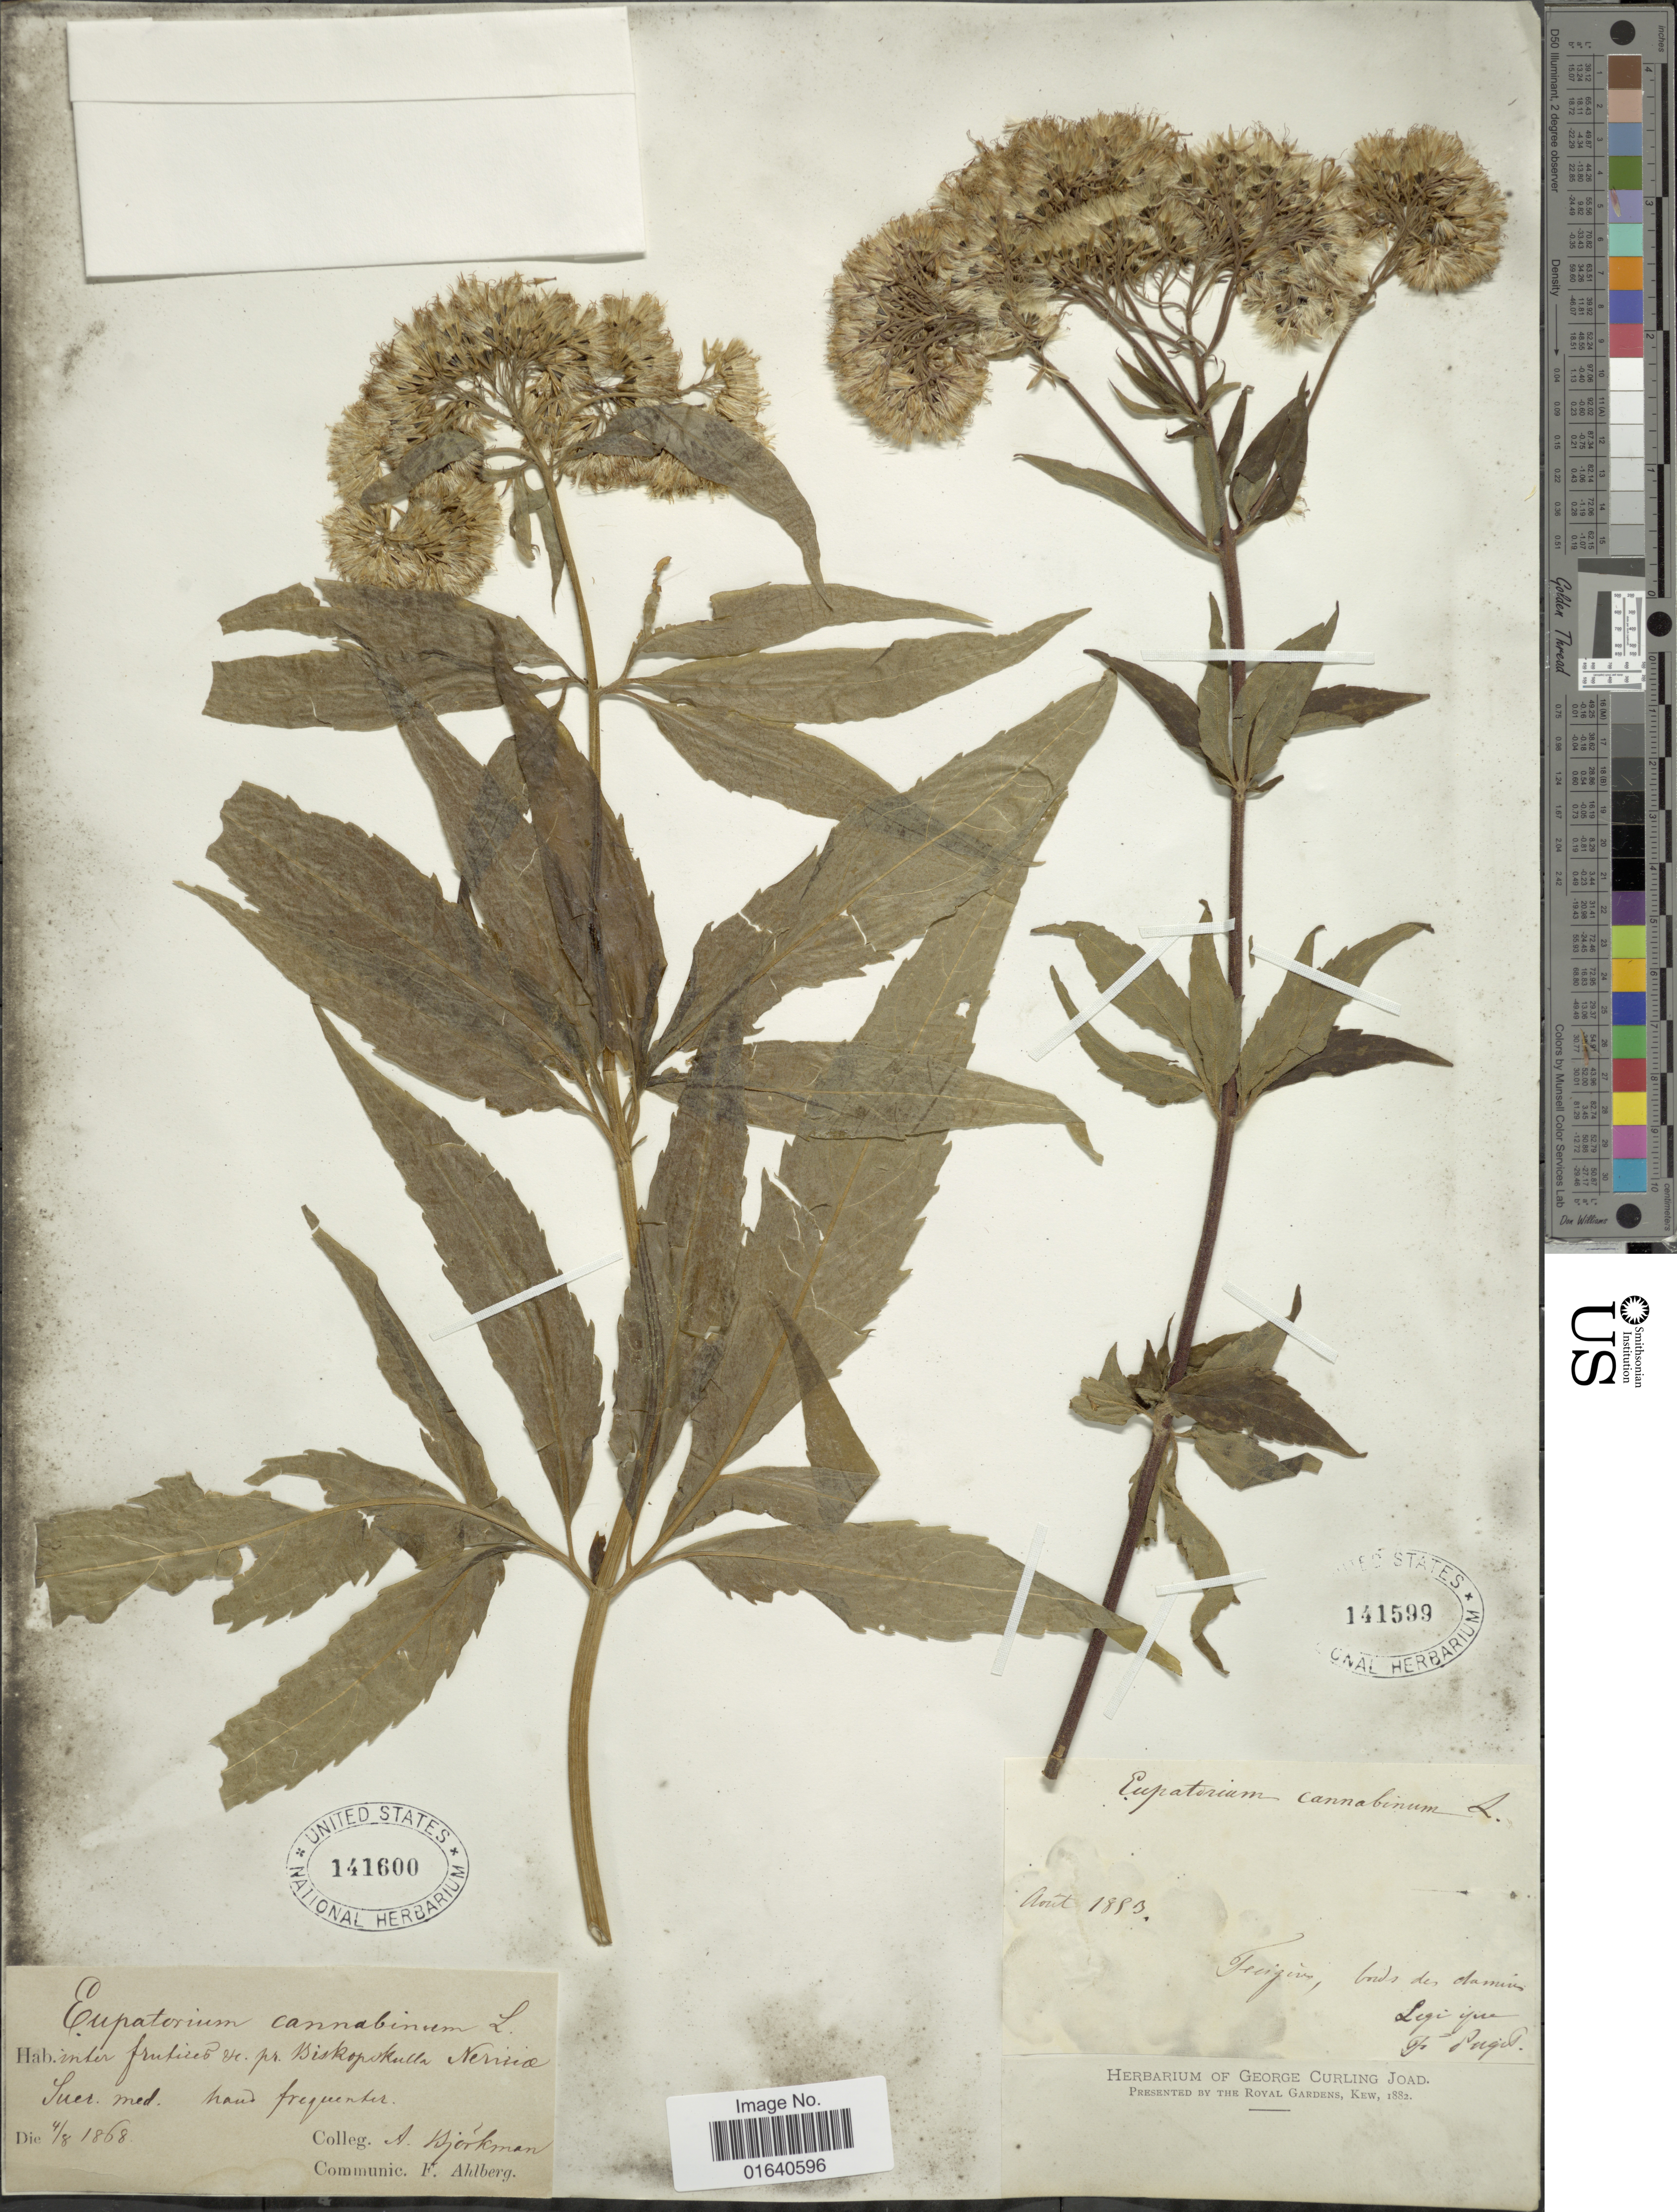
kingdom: Plantae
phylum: Tracheophyta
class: Magnoliopsida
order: Asterales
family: Asteraceae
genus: Eupatorium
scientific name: Eupatorium cannabinum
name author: L.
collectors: A. Björkman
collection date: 1868-08-04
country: Sweden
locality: Inter frutices & pr Biskopskulla Nerrica, Suec med.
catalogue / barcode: US 141600